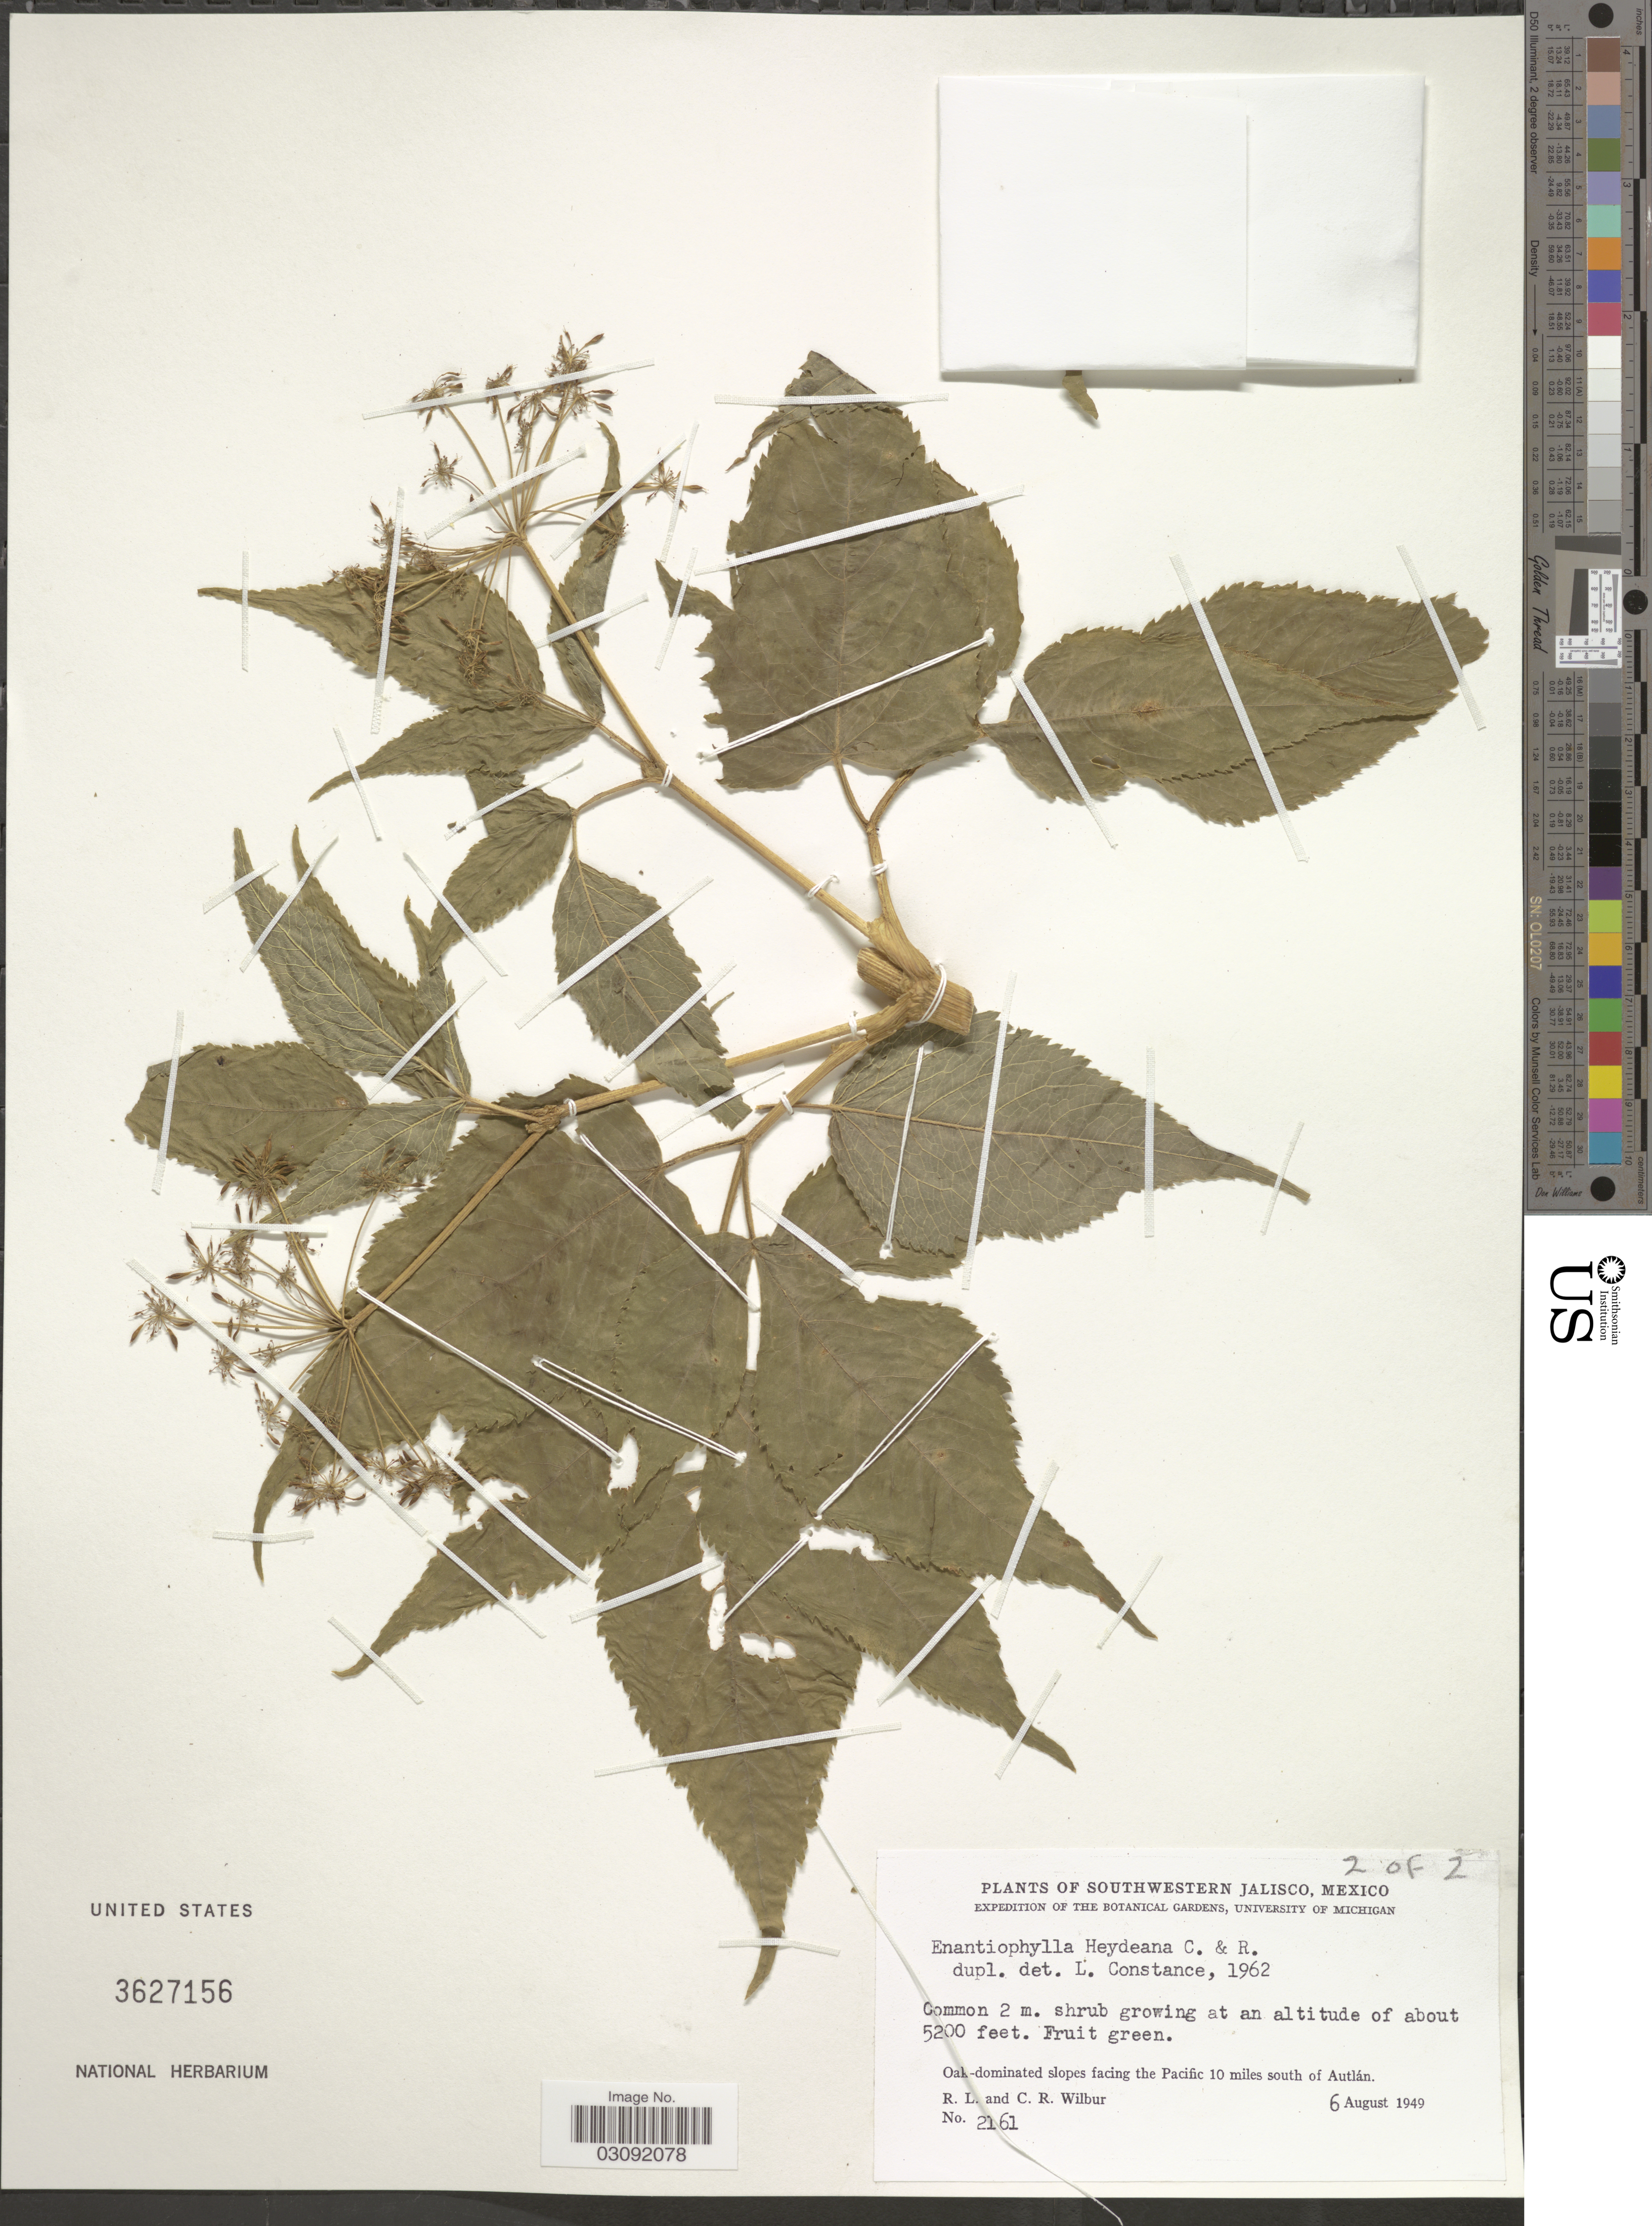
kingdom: Plantae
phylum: Tracheophyta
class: Magnoliopsida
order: Apiales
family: Apiaceae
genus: Enantiophylla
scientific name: Enantiophylla heydeana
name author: J.M. Coult. & Rose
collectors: R. L. Wilbur & C. Wilbur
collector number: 2161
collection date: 1949-08-06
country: Mexico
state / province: Jalisco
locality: Southwestern Jalisco. Oak-dominated slopes facing the Pacific 10 miles south of Autlán.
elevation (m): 1585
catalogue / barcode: US 3627156